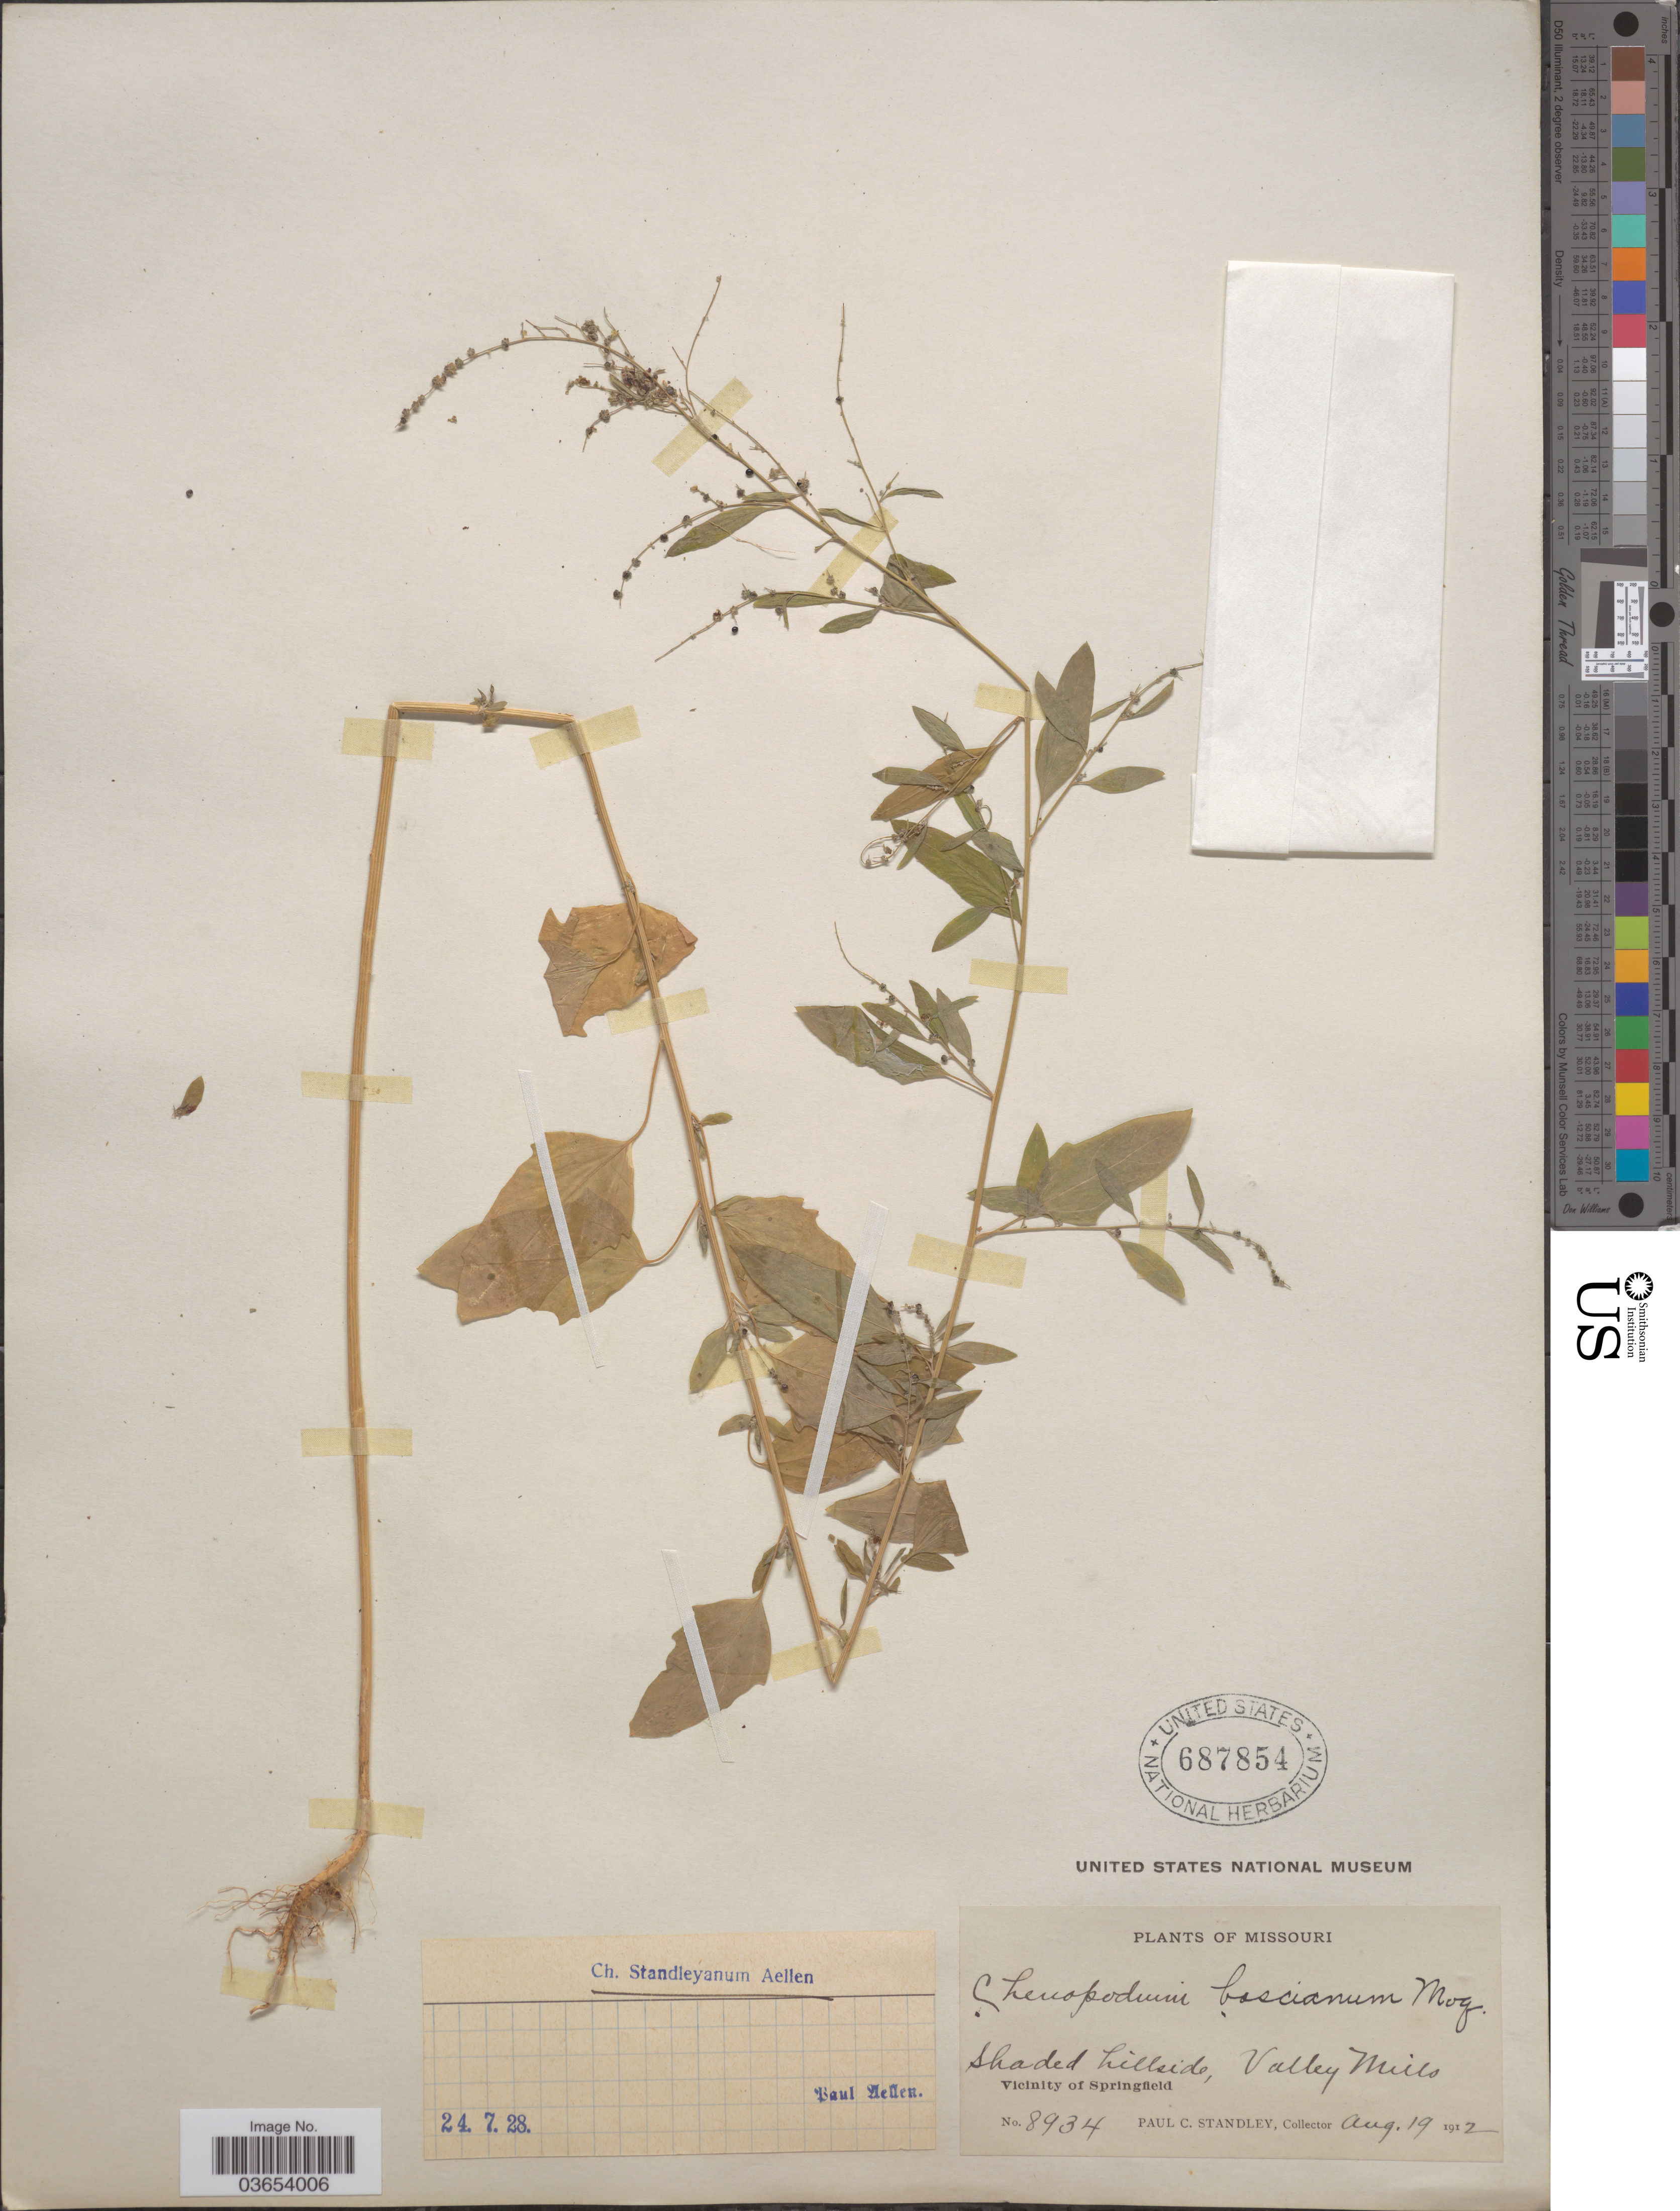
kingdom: Plantae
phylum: Tracheophyta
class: Magnoliopsida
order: Caryophyllales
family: Amaranthaceae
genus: Chenopodium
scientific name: Chenopodium standleyanum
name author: Aellen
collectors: P. C. Standley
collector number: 8934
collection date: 1912-08-19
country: United States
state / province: Missouri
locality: Shaded hillside, Valley Mills. Vicinity of Springfield.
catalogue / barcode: US 687854